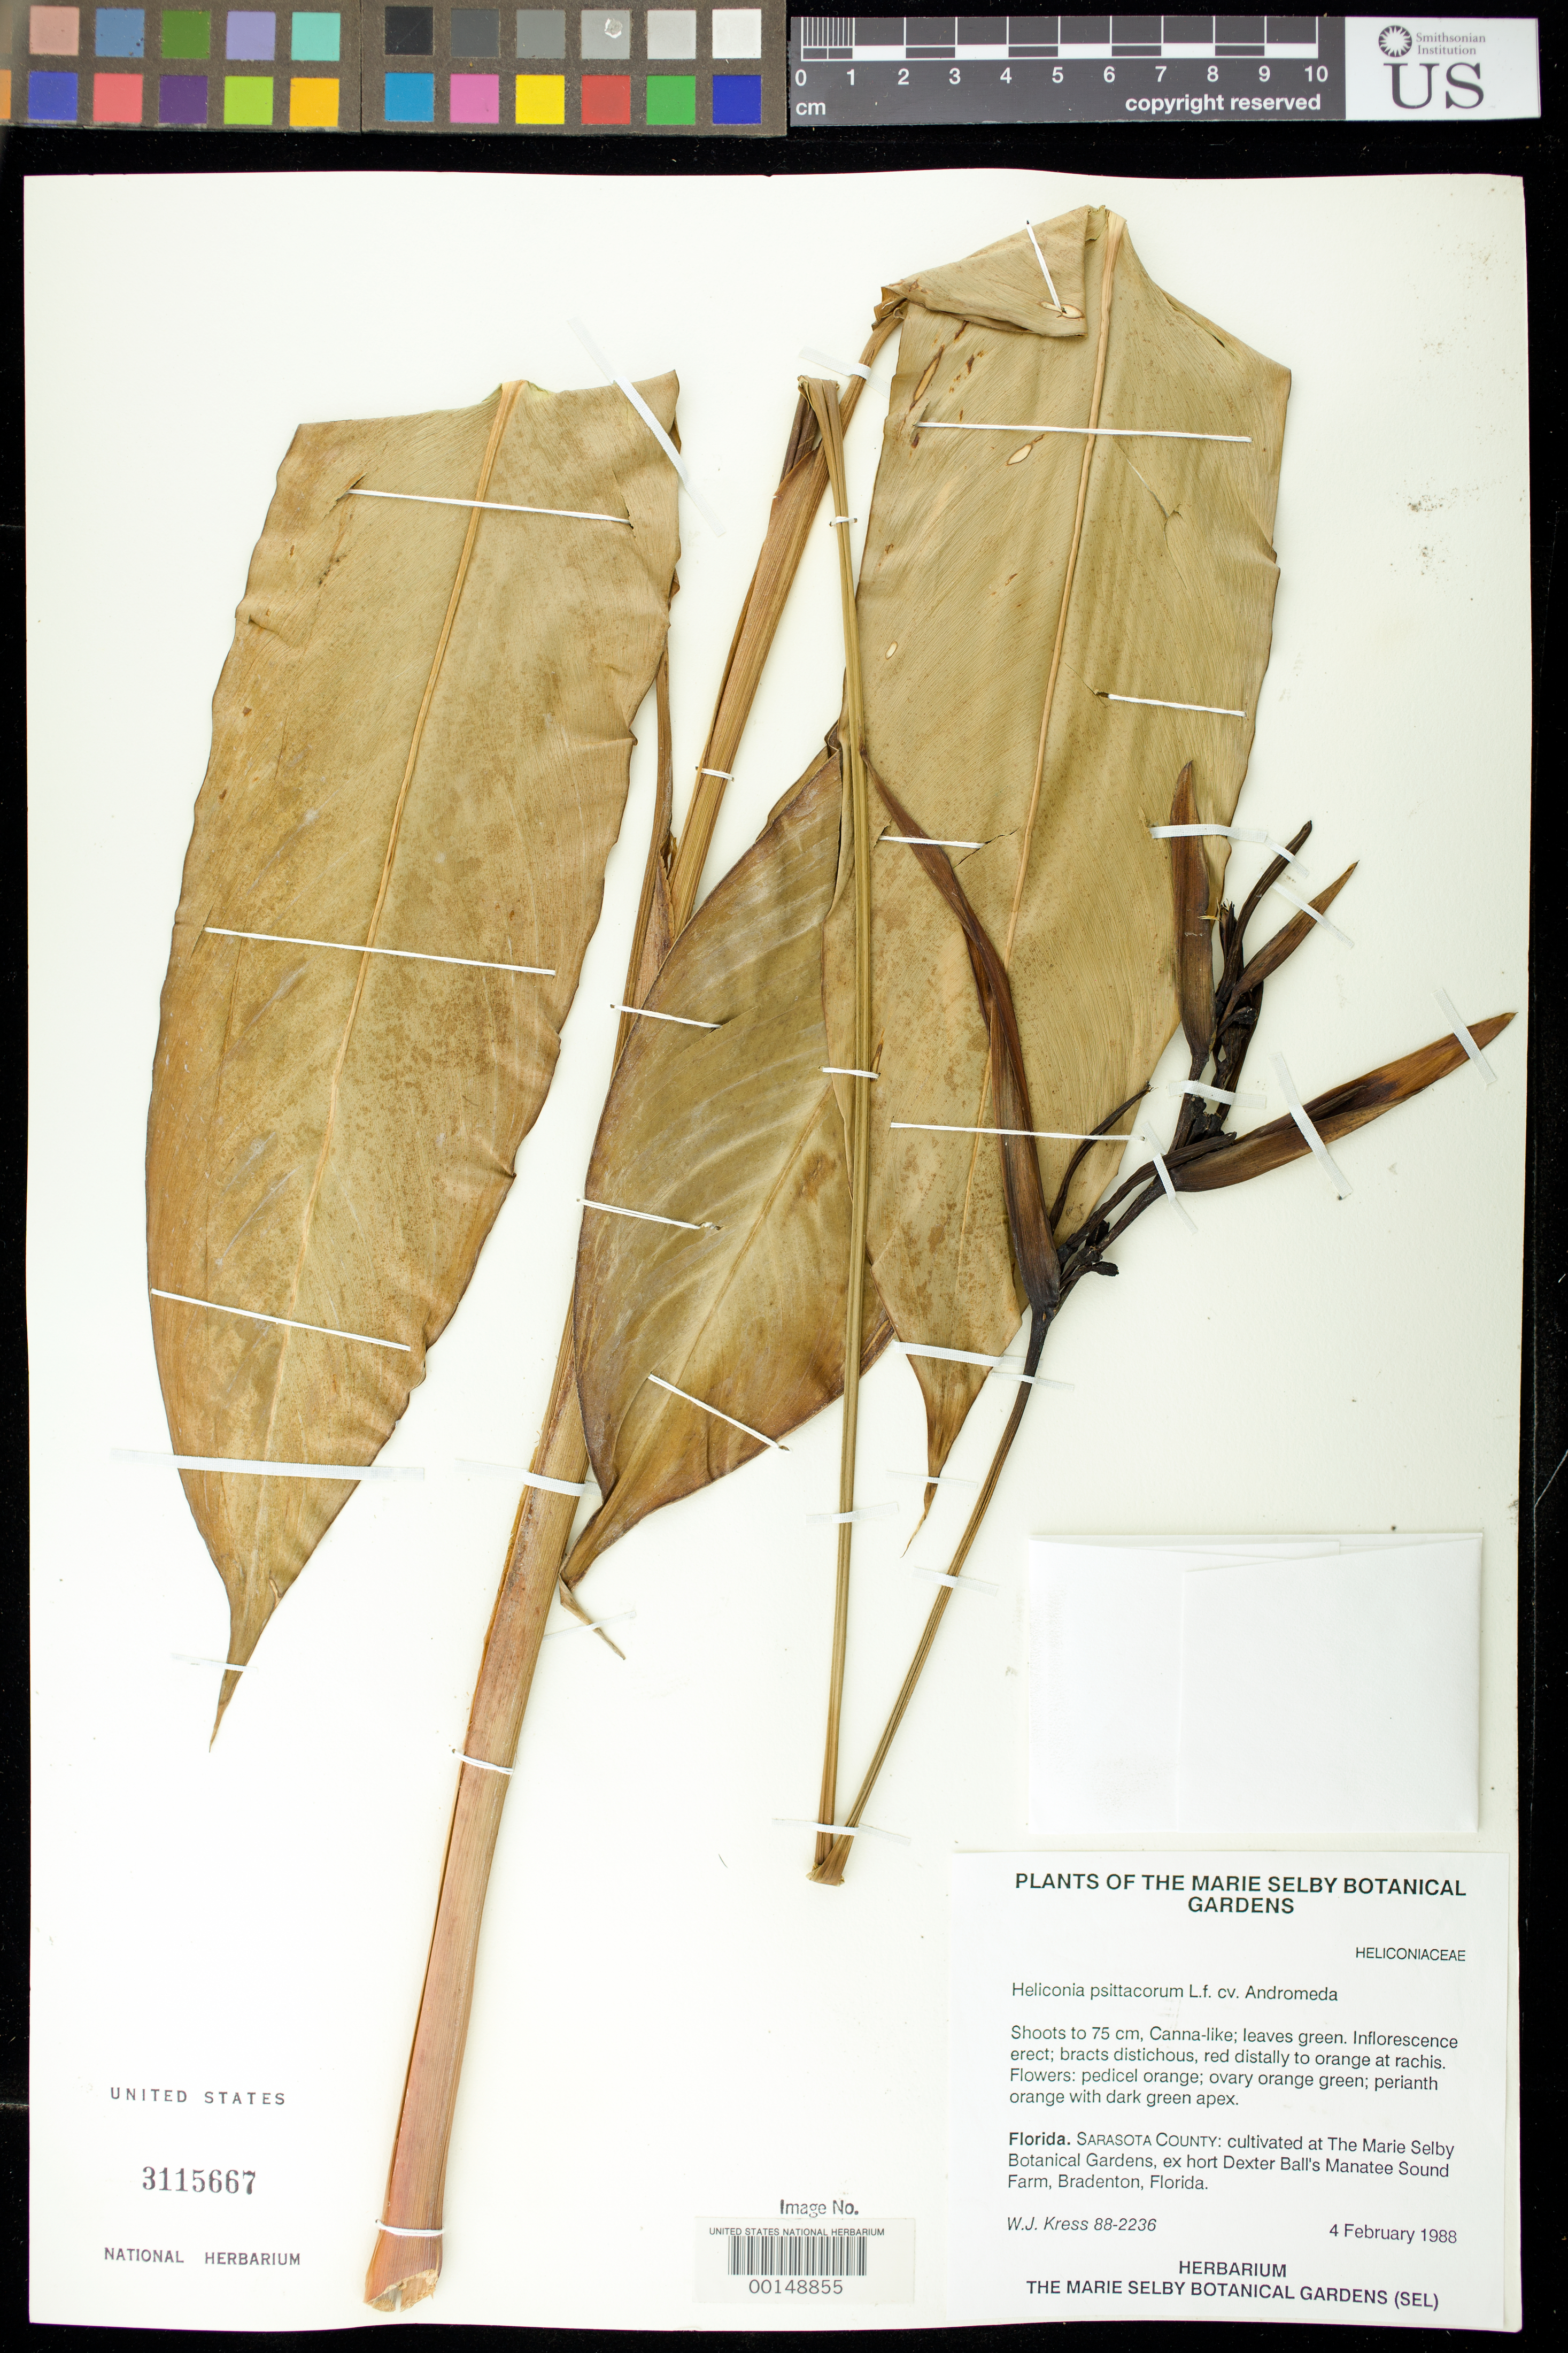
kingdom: Plantae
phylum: Tracheophyta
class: Liliopsida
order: Zingiberales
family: Heliconiaceae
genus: Heliconia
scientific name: Heliconia psittacorum 'Andromeda'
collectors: W. J. Kress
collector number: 88-2236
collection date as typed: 04 Feb 1988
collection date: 1988-02-04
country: United States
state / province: Florida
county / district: Sarasota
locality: Marie selby botanical gardens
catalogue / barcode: US 3115667